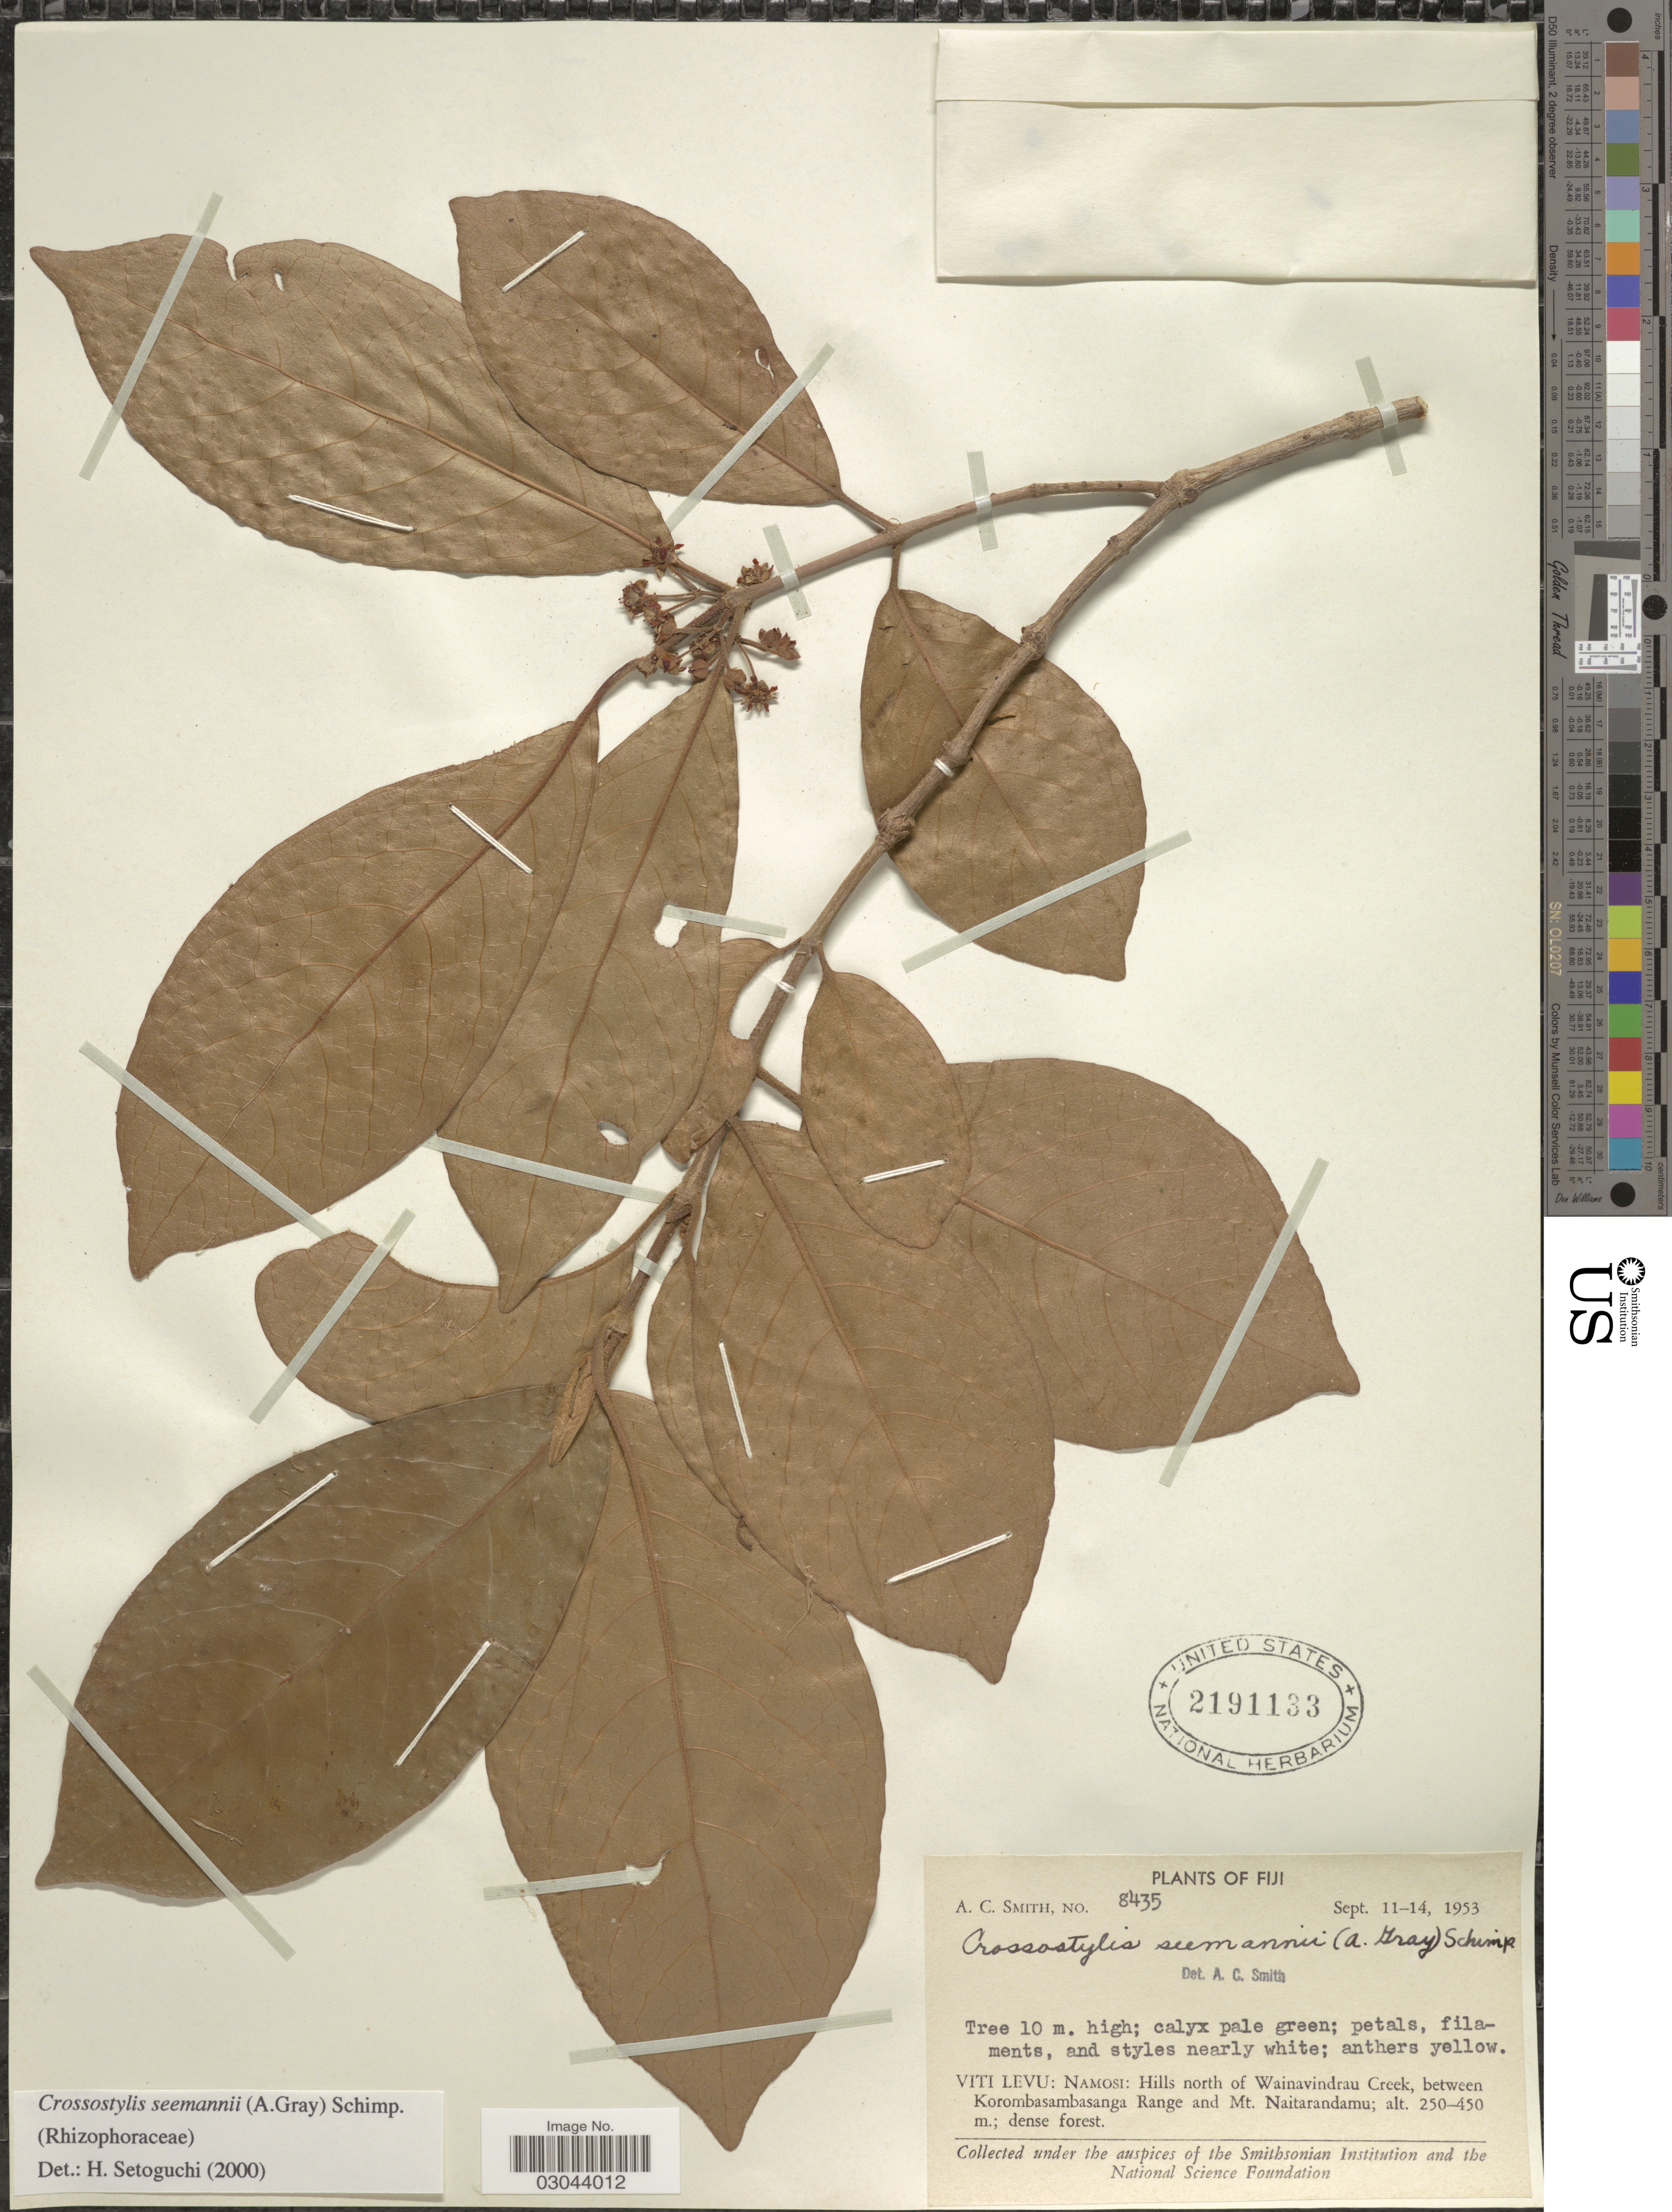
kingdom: Plantae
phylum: Tracheophyta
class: Magnoliopsida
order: Malpighiales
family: Rhizophoraceae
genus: Crossostylis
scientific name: Crossostylis seemannii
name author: (A. Gray) A. Schimp.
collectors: A. C. Smith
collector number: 8435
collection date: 1953-09-11/1953-09-14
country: Fiji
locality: Viti Levu: Namosi: Hills north of Wainavindrau Creek, between Korombasambasanga Range and Mt. Naitarandamu.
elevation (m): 250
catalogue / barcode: US 2191133